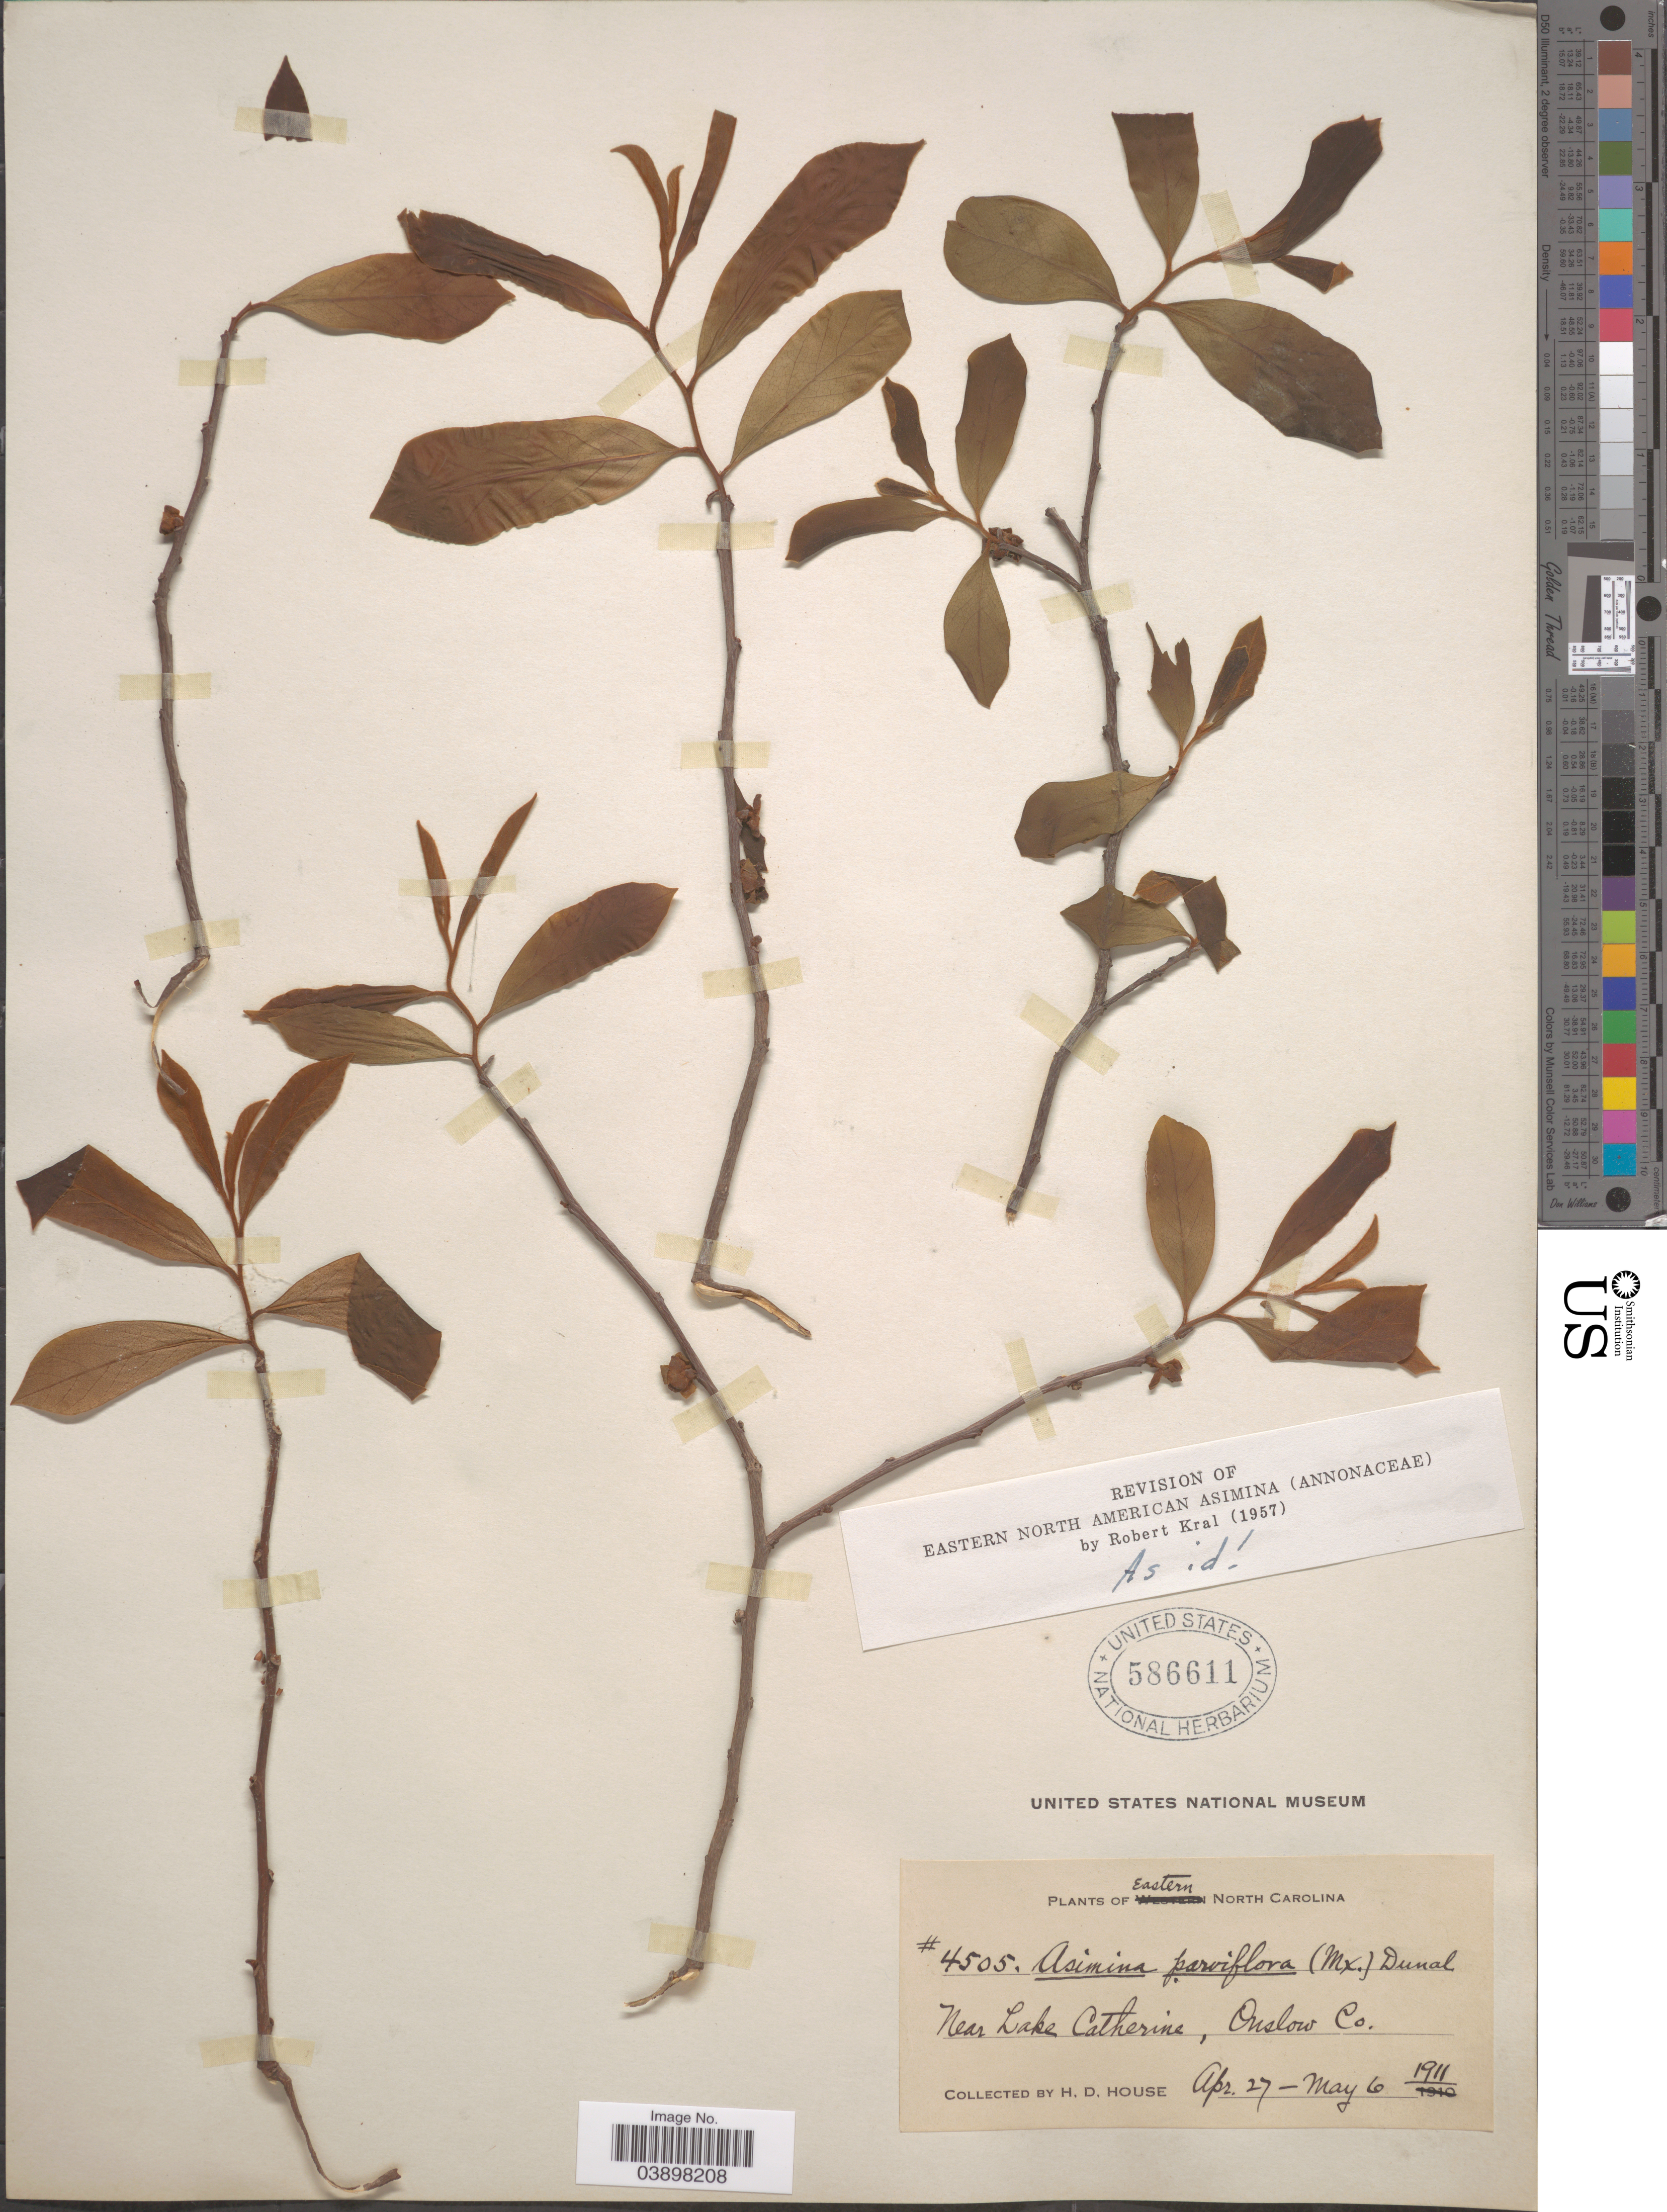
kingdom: Plantae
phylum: Tracheophyta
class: Magnoliopsida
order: Magnoliales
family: Annonaceae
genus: Asimina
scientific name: Asimina parviflora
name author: (Michx.) Dunal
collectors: H. D. House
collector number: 4505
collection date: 1911-04-27/1911-05-06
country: United States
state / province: North Carolina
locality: Eastern North Carolina. Near Lake Catherine, Onslow Co.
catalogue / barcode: US 586611